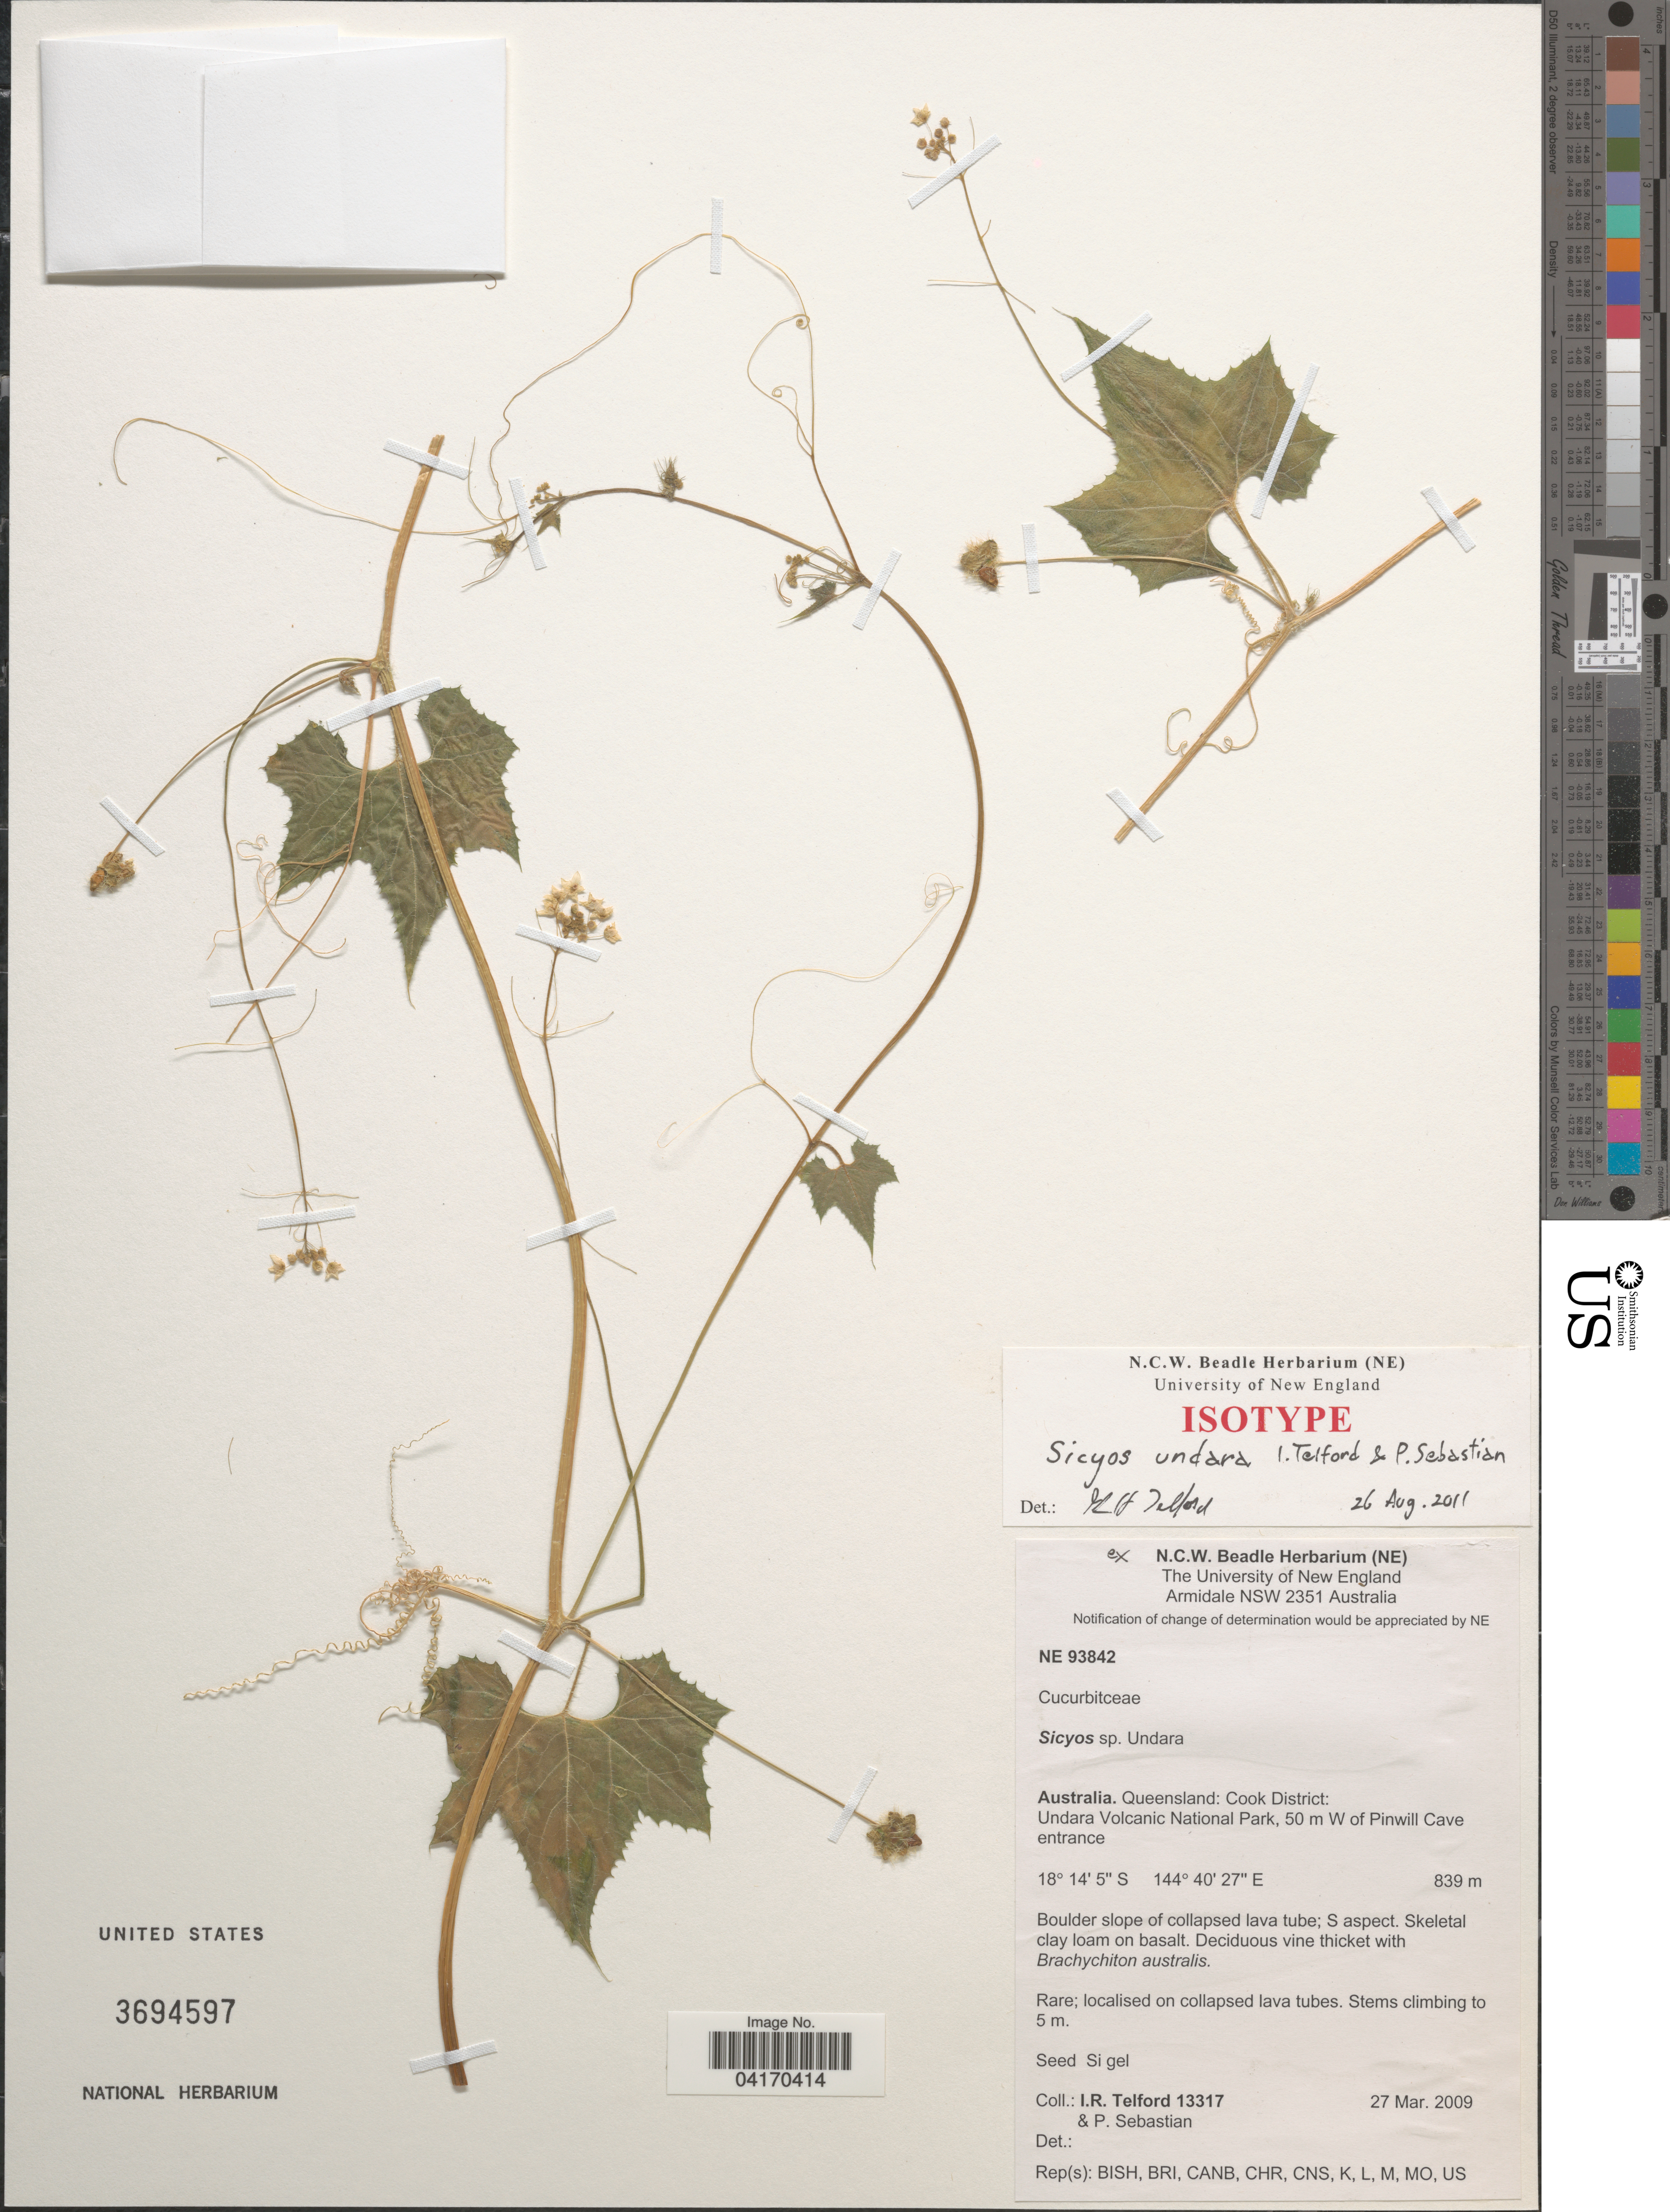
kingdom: Plantae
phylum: Tracheophyta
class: Magnoliopsida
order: Cucurbitales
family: Cucurbitaceae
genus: Sicyos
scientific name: Sicyos undara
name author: I. Telford & P. Sebastian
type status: Isotype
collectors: I. R. Telford & P. Sebastian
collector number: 13317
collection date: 2009-03-27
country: Australia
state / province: Queensland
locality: Cook District: Undara Volcanic National Park, 50 m W of Pinwill Cave entrance.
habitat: Boulder slope of collapsed lava tube; S aspect. Skeletal clay loam on basalt. Deciduous vine thicket with Brachychiton australis.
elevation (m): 839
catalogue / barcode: US 3694597